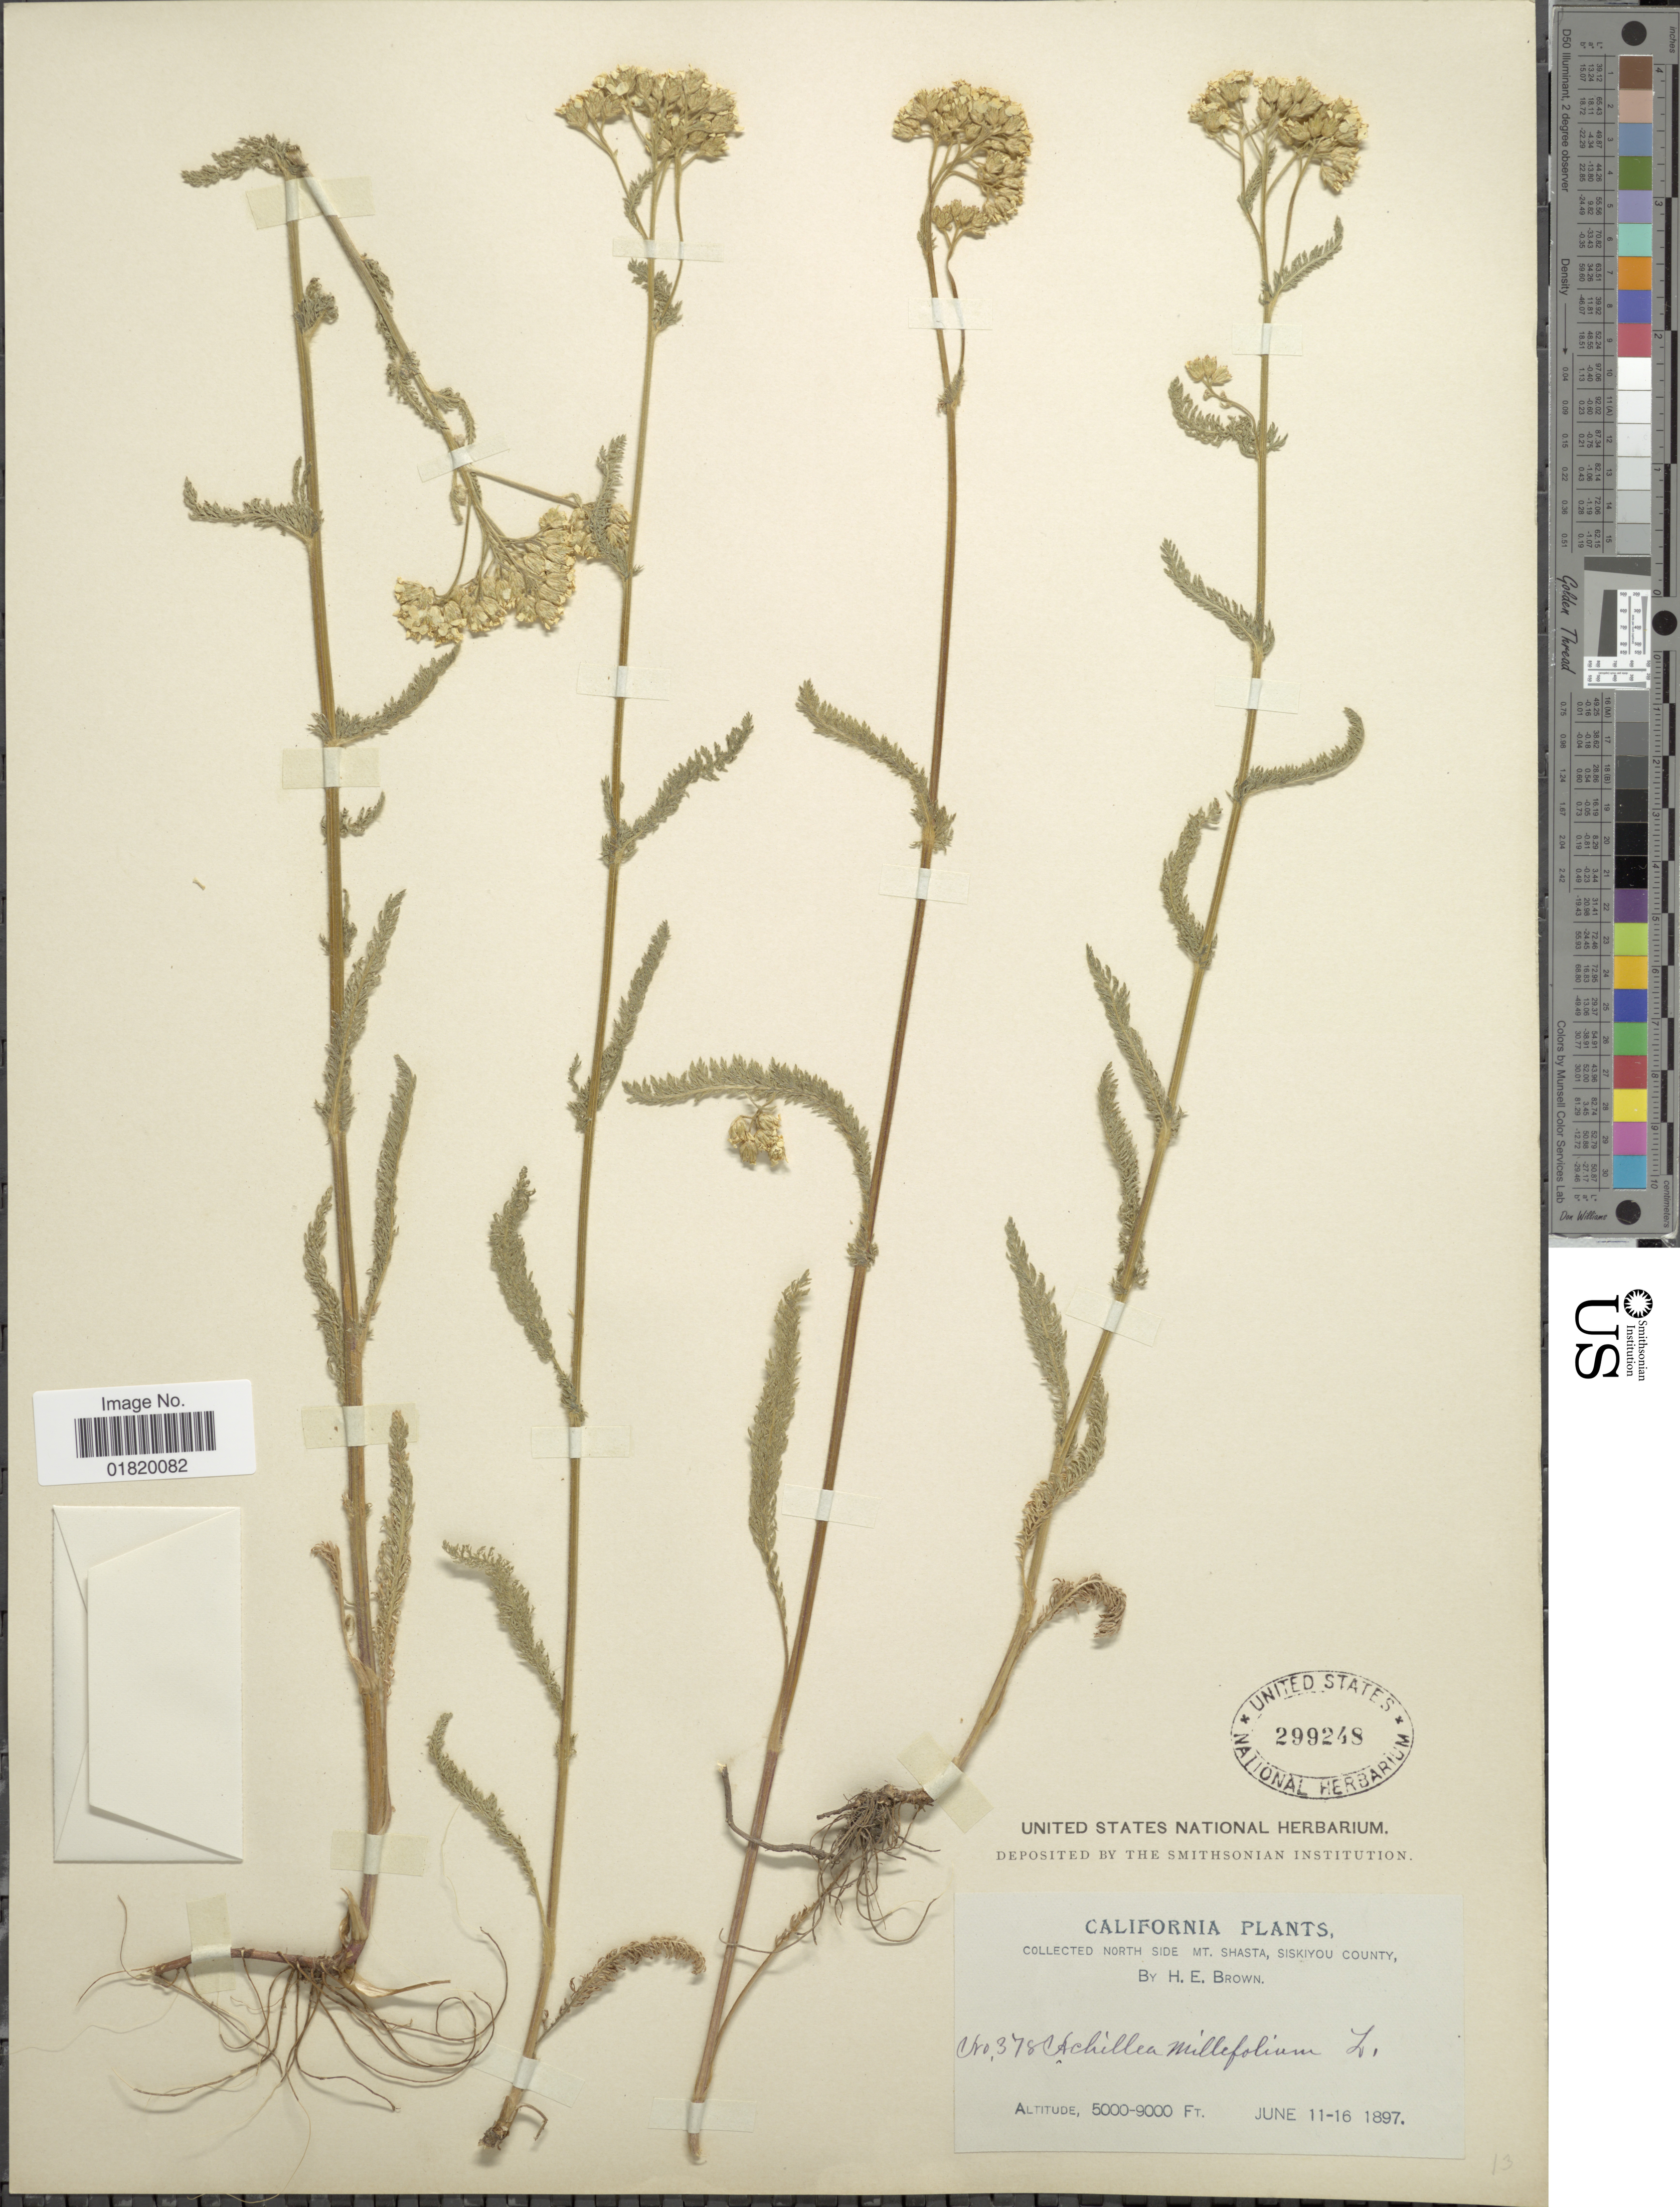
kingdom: Plantae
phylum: Tracheophyta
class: Magnoliopsida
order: Asterales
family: Asteraceae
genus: Achillea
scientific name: Achillea lanulosa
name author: Nutt.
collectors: H. E. Brown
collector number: Uro,378?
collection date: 1897-06-11/1897-06-16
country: United States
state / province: California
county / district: Siskiyou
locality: North side Mt. Shasta, Siskiyou County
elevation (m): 1524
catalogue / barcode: US 299248